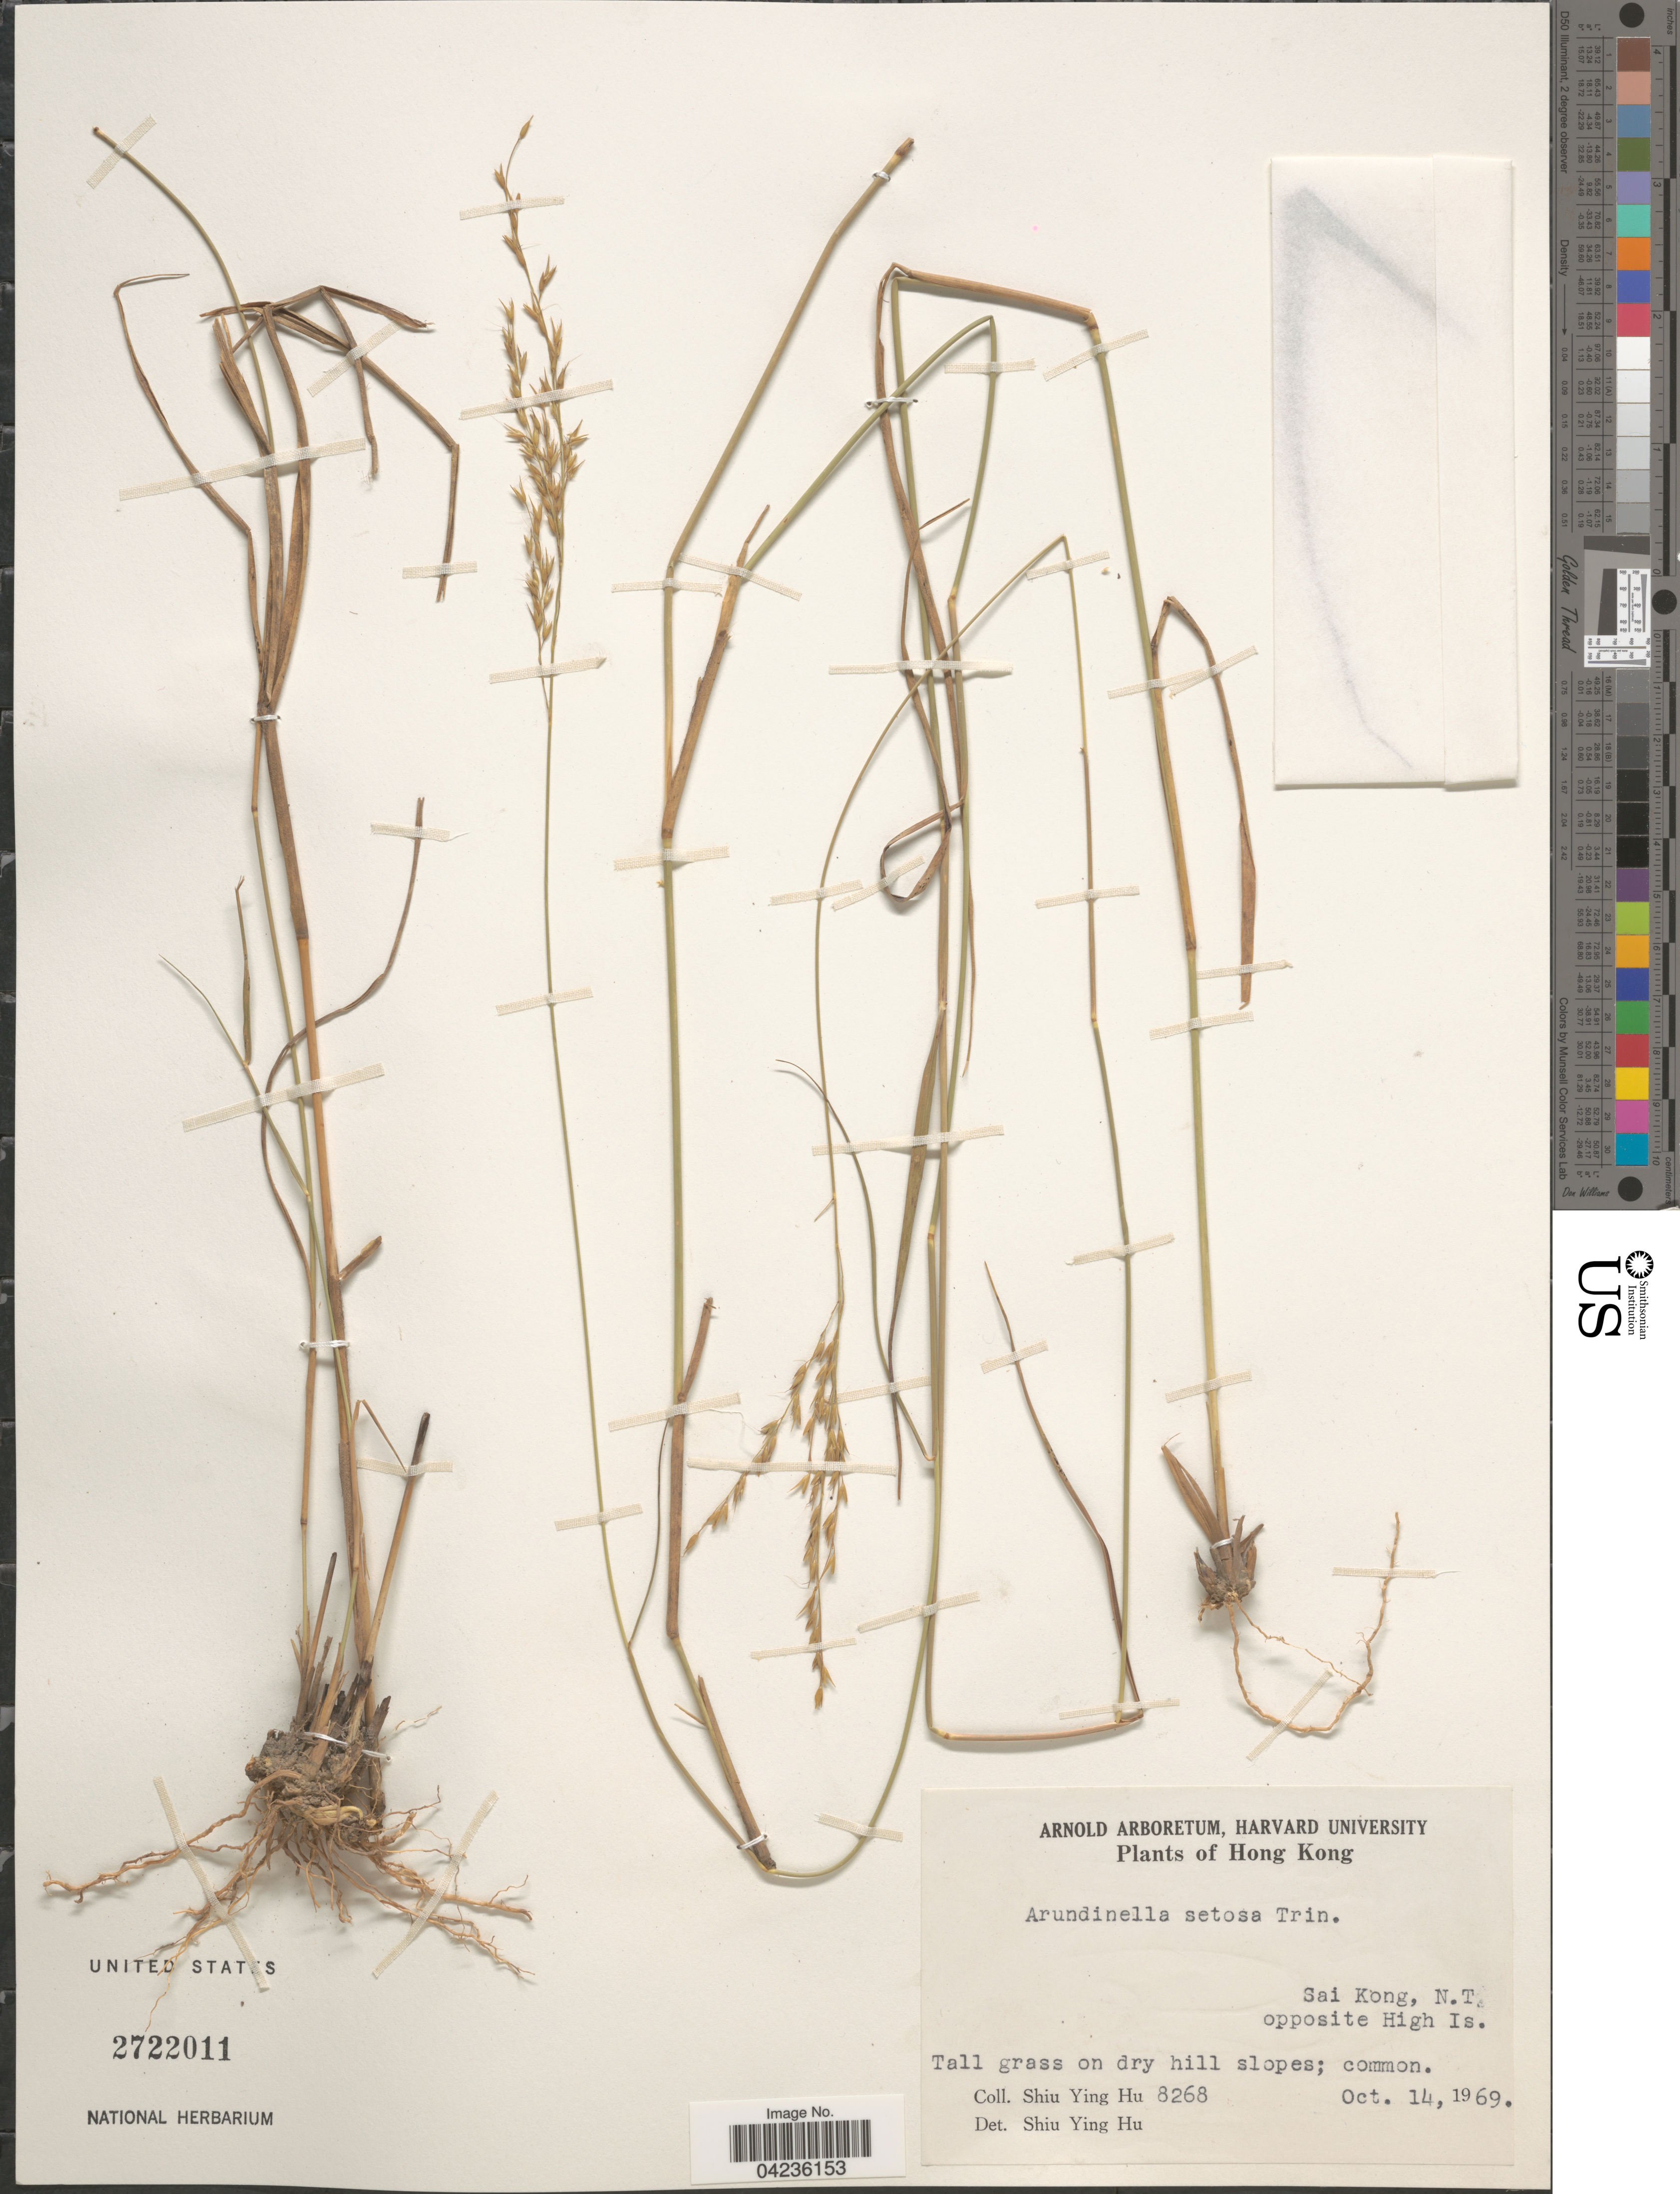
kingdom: Plantae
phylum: Tracheophyta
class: Liliopsida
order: Poales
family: Poaceae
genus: Arundinella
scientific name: Arundinella setosa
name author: Trin.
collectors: S. Y. Hu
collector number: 8268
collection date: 1969-10-14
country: China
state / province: Hong Kong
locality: Sai Kong, N. T. opposite High Is.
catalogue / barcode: US 2722011